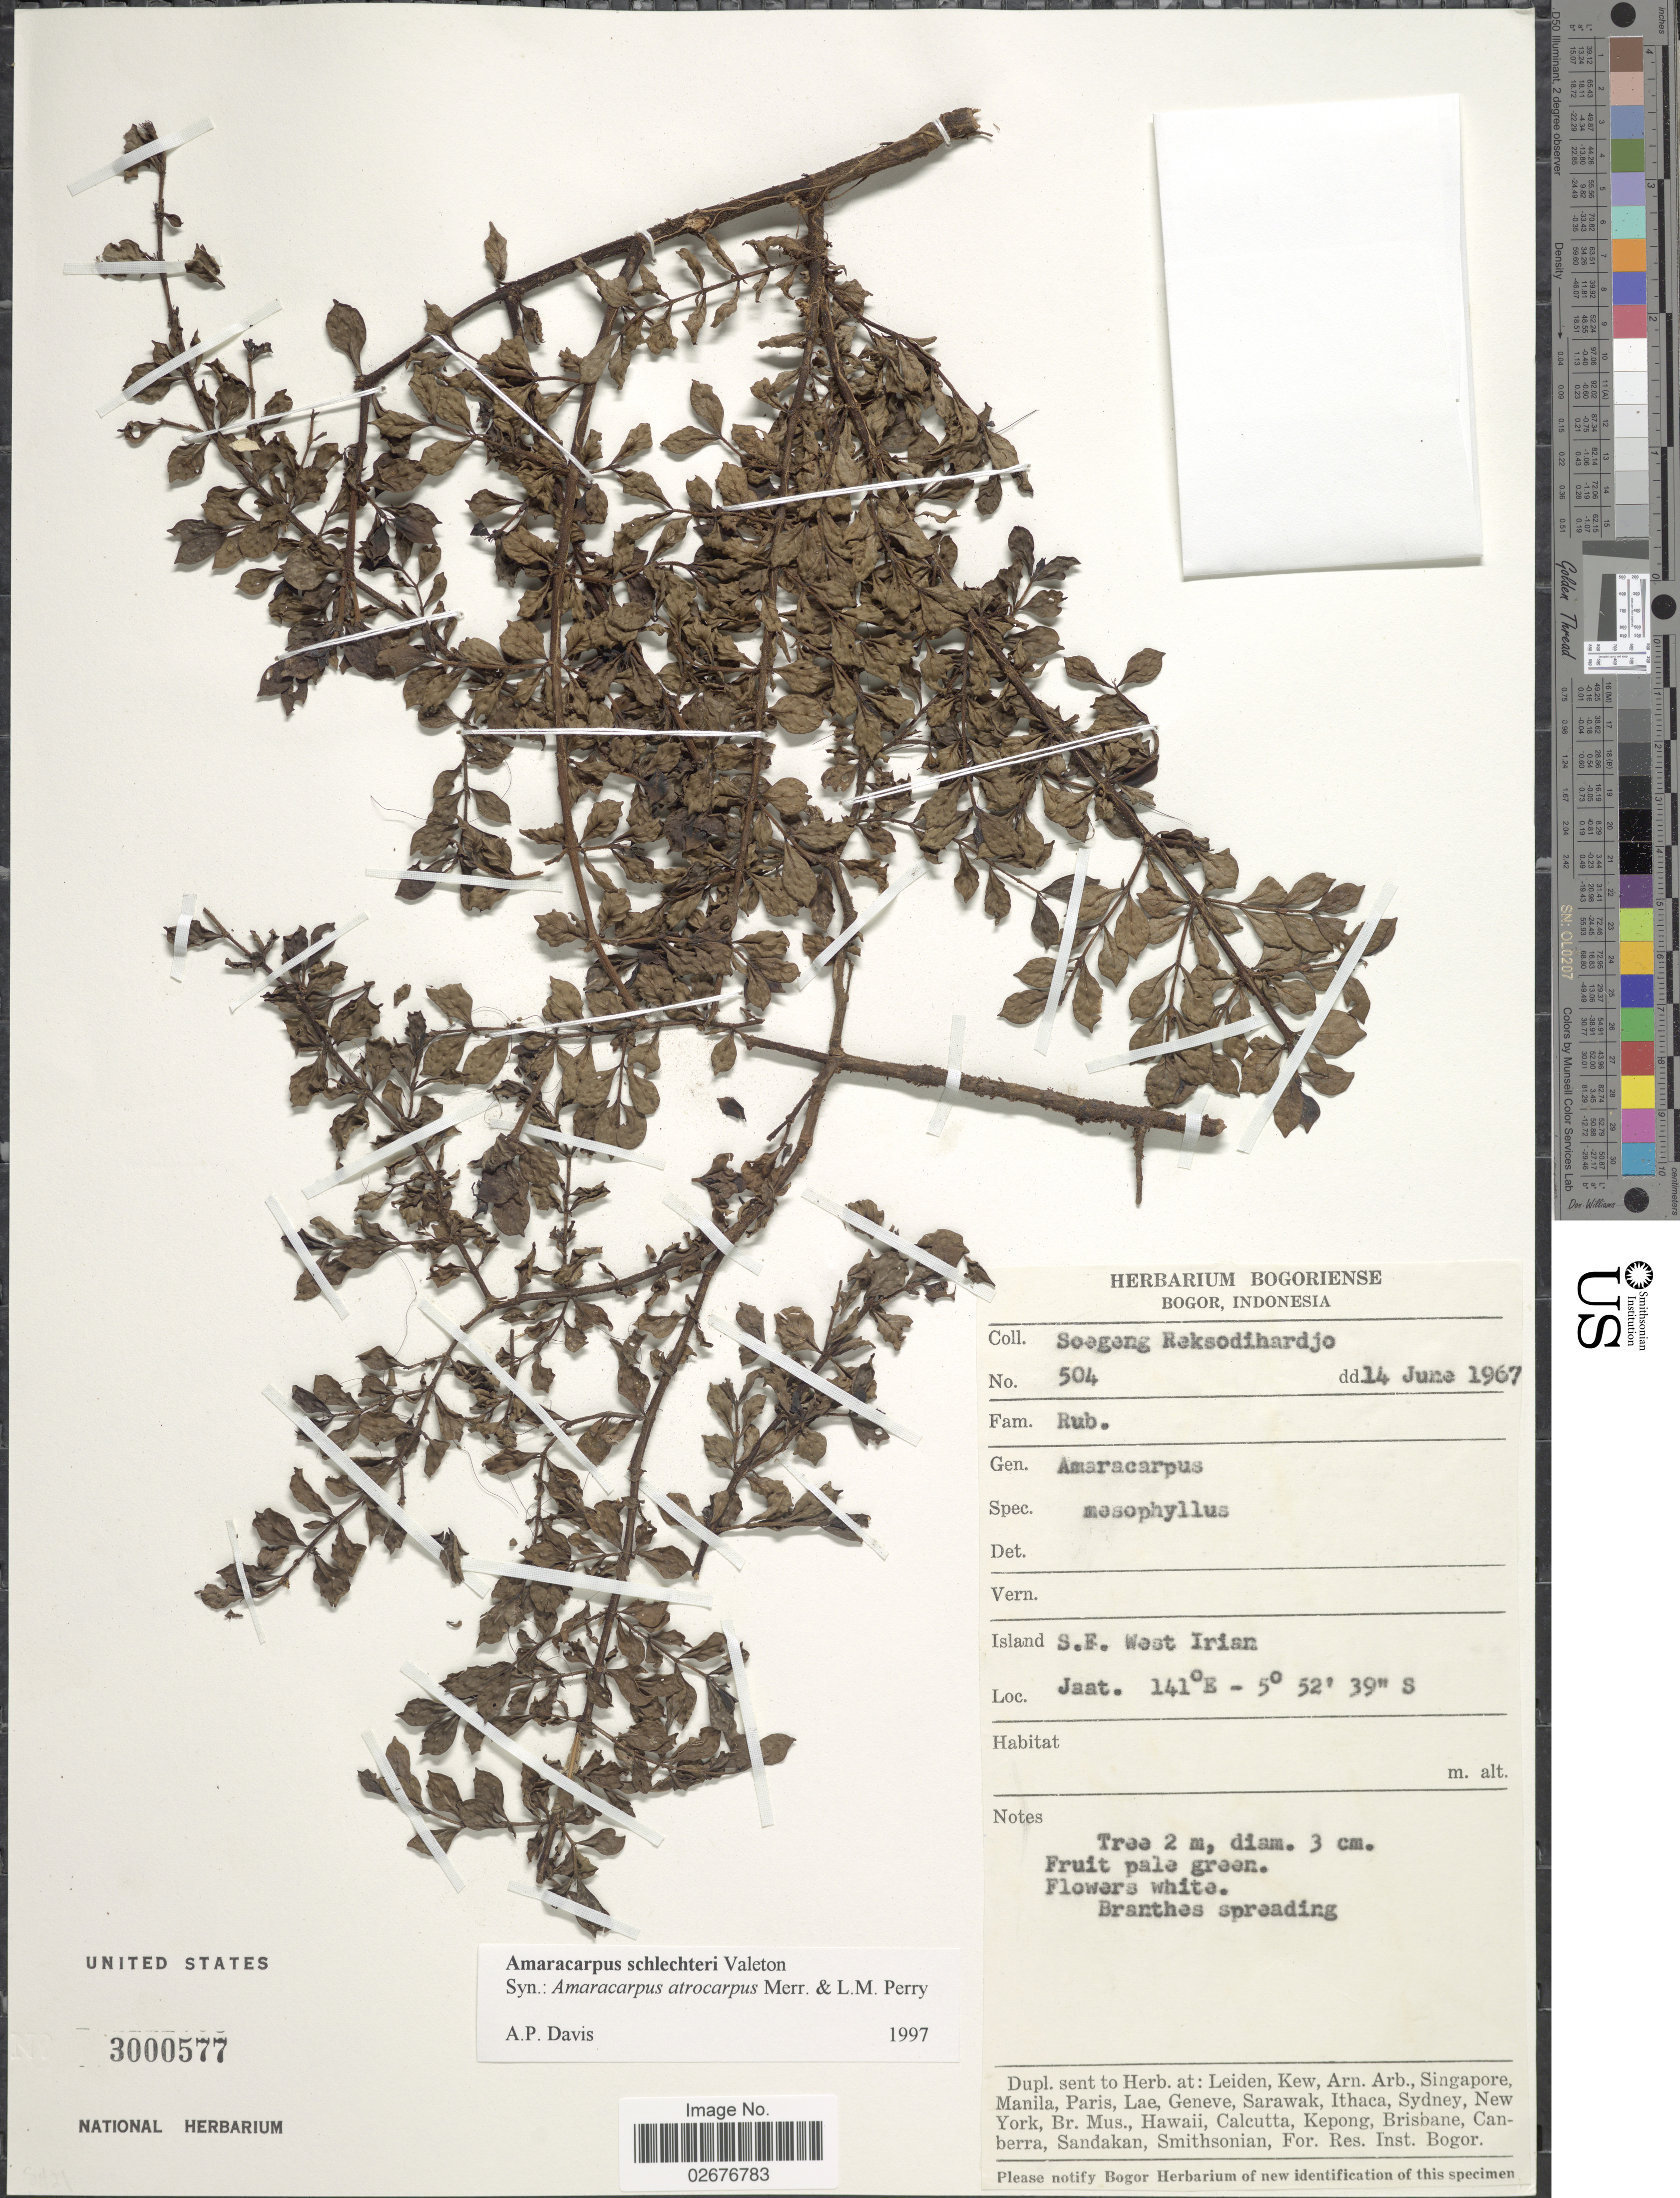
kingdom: Plantae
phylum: Tracheophyta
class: Magnoliopsida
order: Gentianales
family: Rubiaceae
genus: Amaracarpus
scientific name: Amaracarpus schlechteri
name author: Valeton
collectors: S. Reksodihardjo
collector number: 504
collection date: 1967-06-14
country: Indonesia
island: New Guinea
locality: Island S.F. West Irian, Jaat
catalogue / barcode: US 3000577